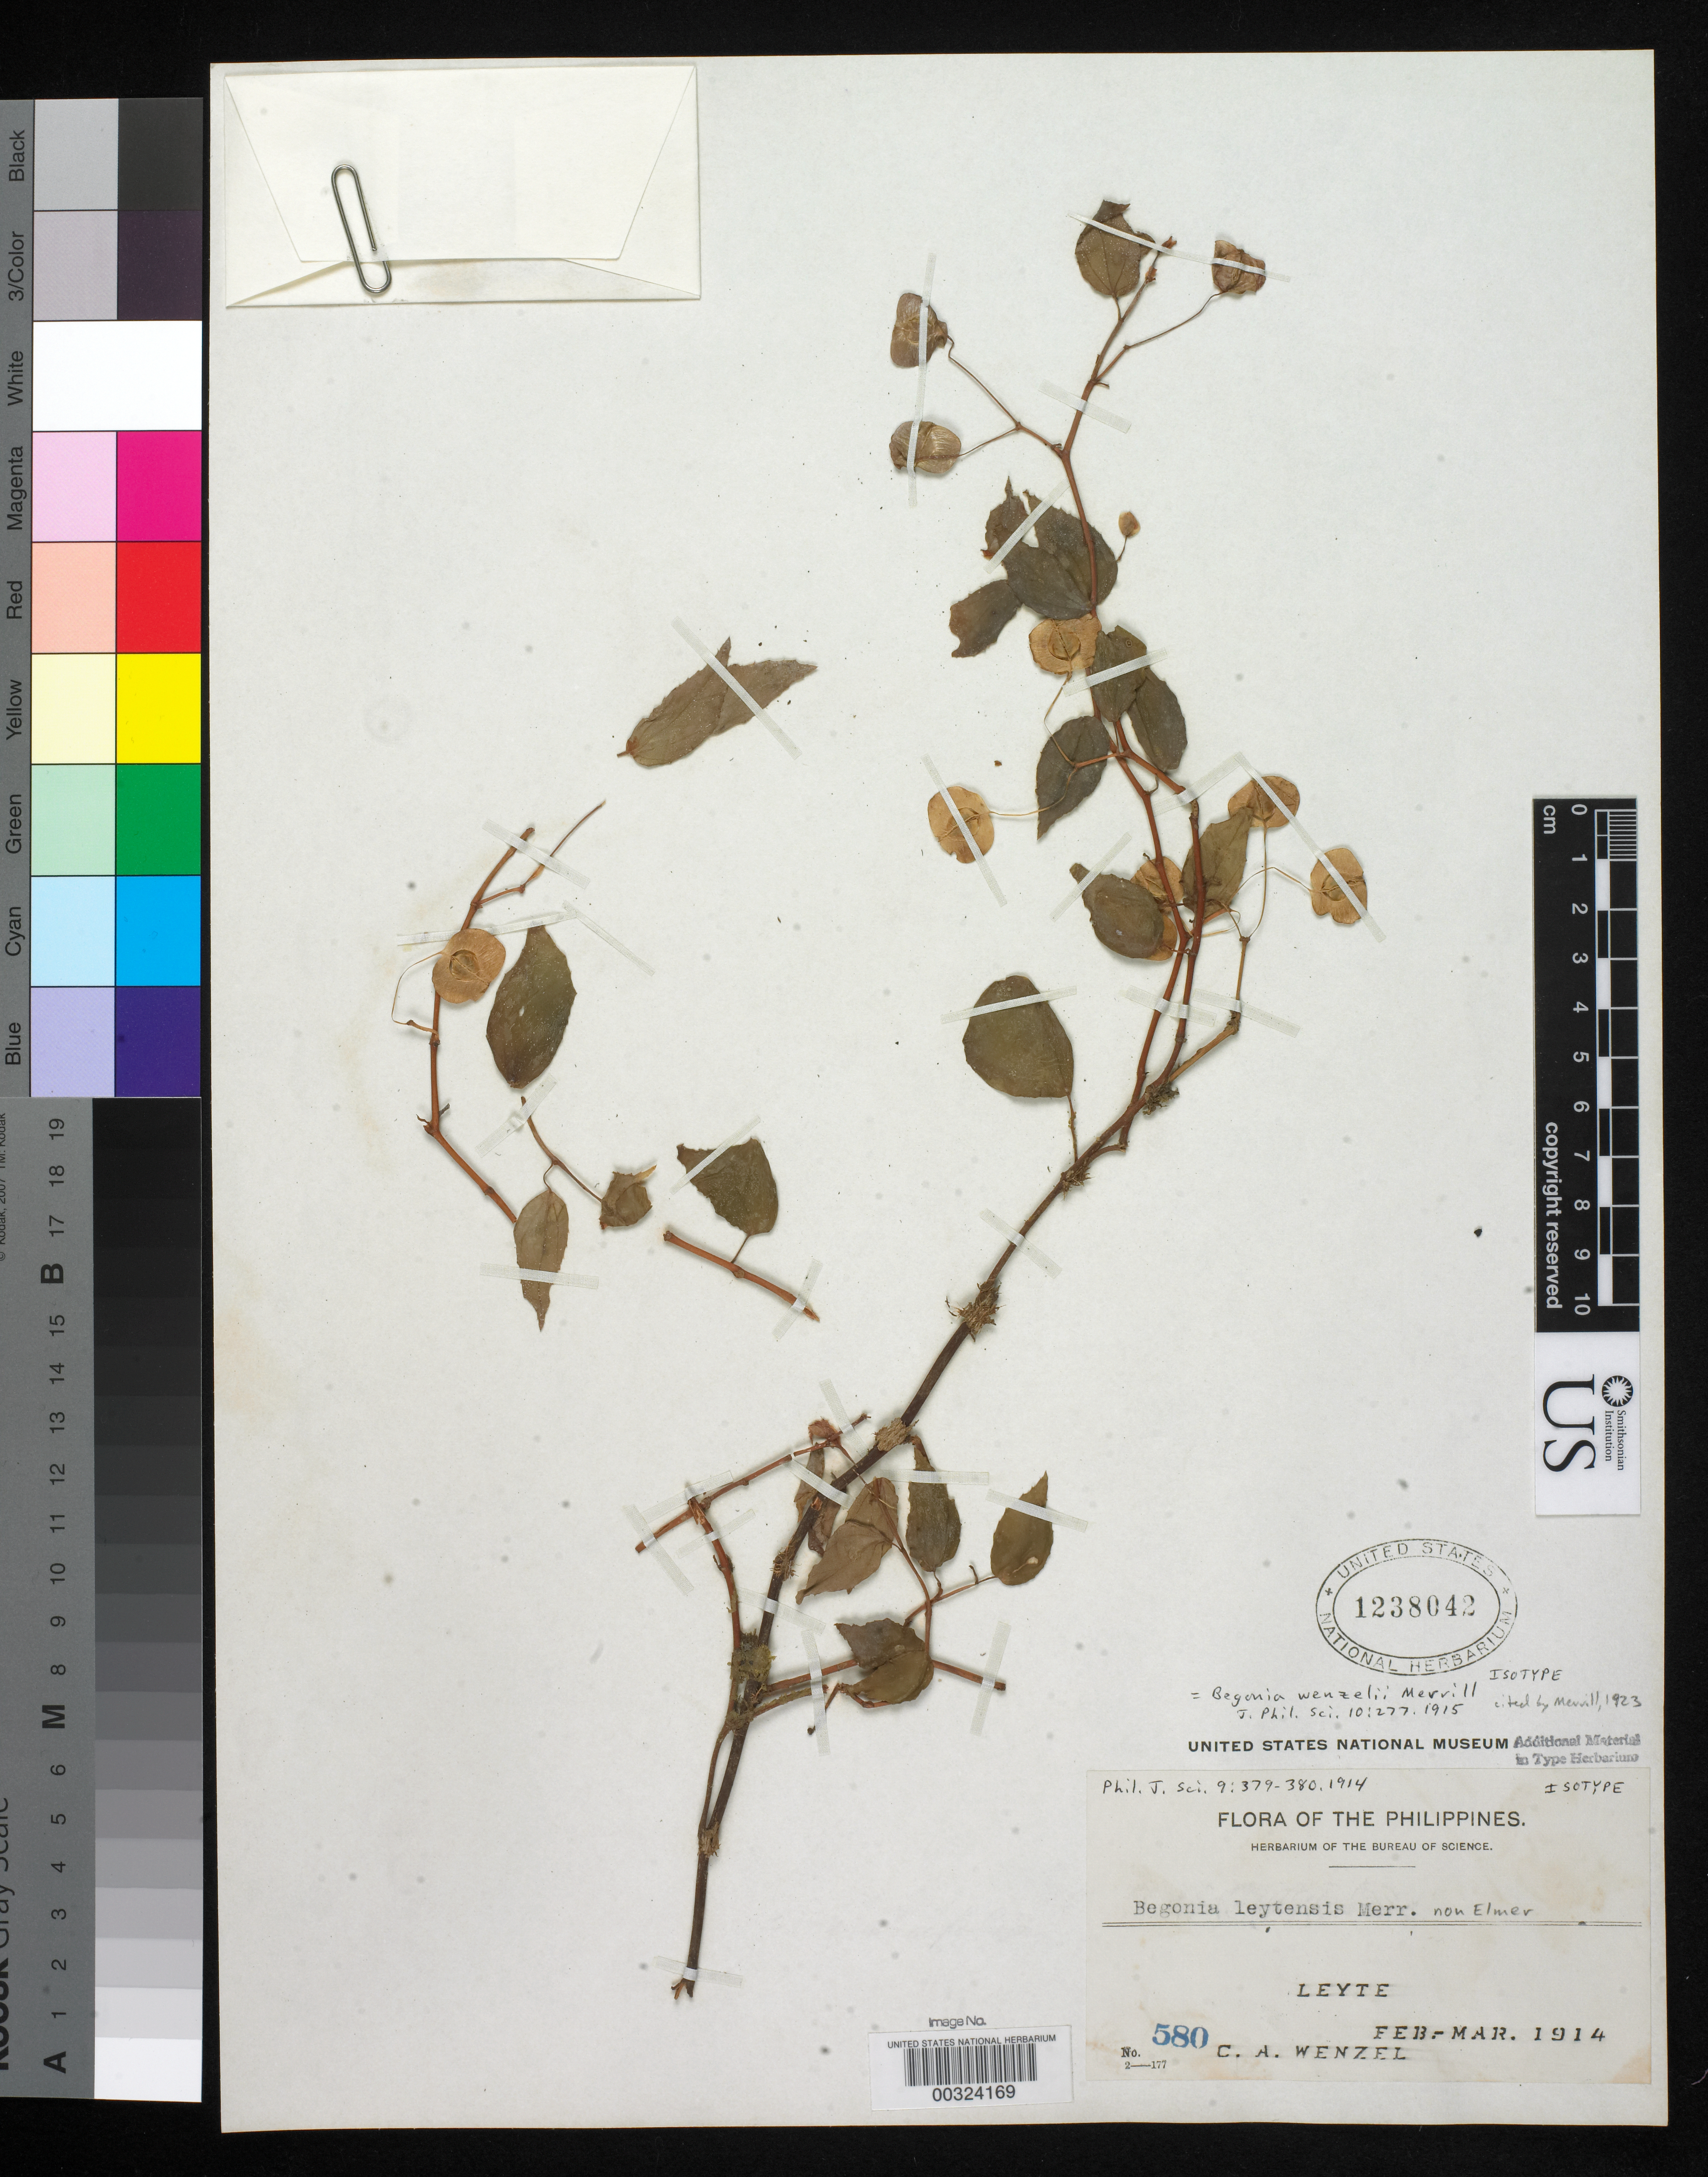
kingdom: Plantae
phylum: Tracheophyta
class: Magnoliopsida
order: Cucurbitales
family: Begoniaceae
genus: Begonia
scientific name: Begonia leytensis Merr., nom. illeg.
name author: Merr.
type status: Isotype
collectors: C. Wenzel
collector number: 580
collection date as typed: Feb 1914 to -- Mar 1914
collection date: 1914-02/1914-03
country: Philippines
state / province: Eastern Visayas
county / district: Leyte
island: Leyte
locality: Jaro.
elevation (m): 500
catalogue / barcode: US 1238042-2